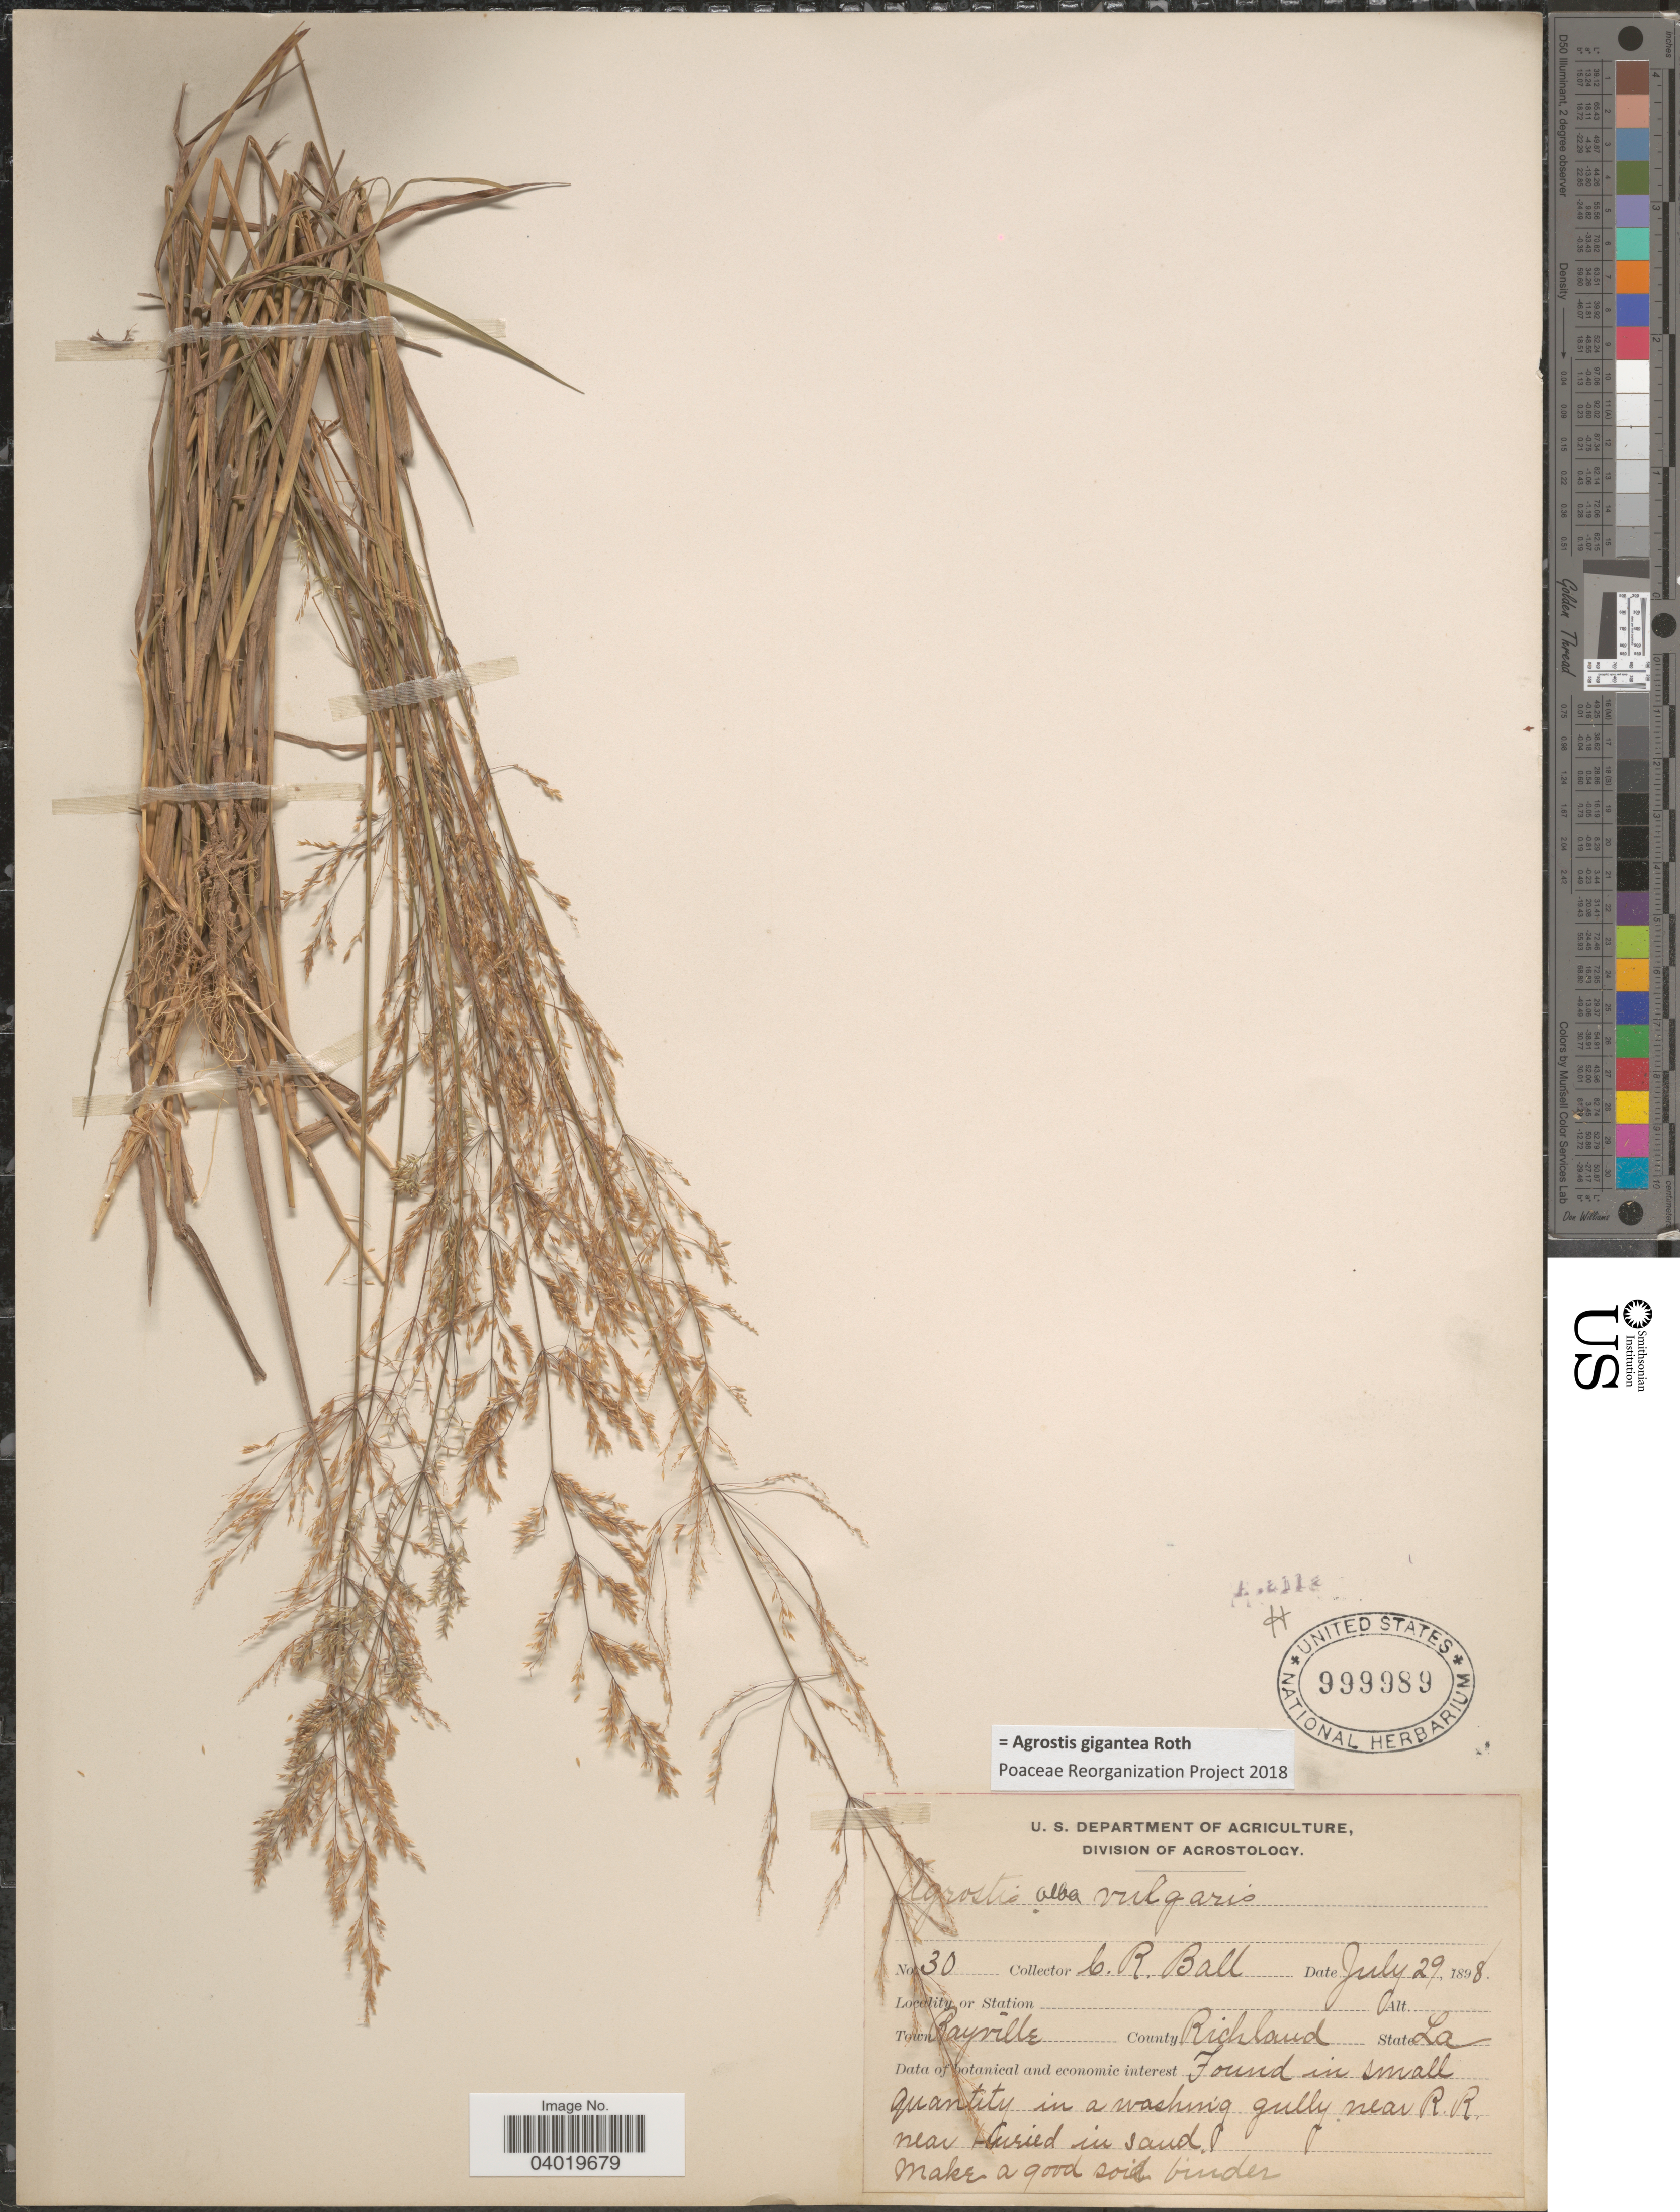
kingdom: Plantae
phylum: Tracheophyta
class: Liliopsida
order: Poales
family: Poaceae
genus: Agrostis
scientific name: Agrostis gigantea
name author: Roth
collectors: C. R. Ball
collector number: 30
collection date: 1898-07-29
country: United States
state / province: Louisiana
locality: Town Rayville. County Richland.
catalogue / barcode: US 999989